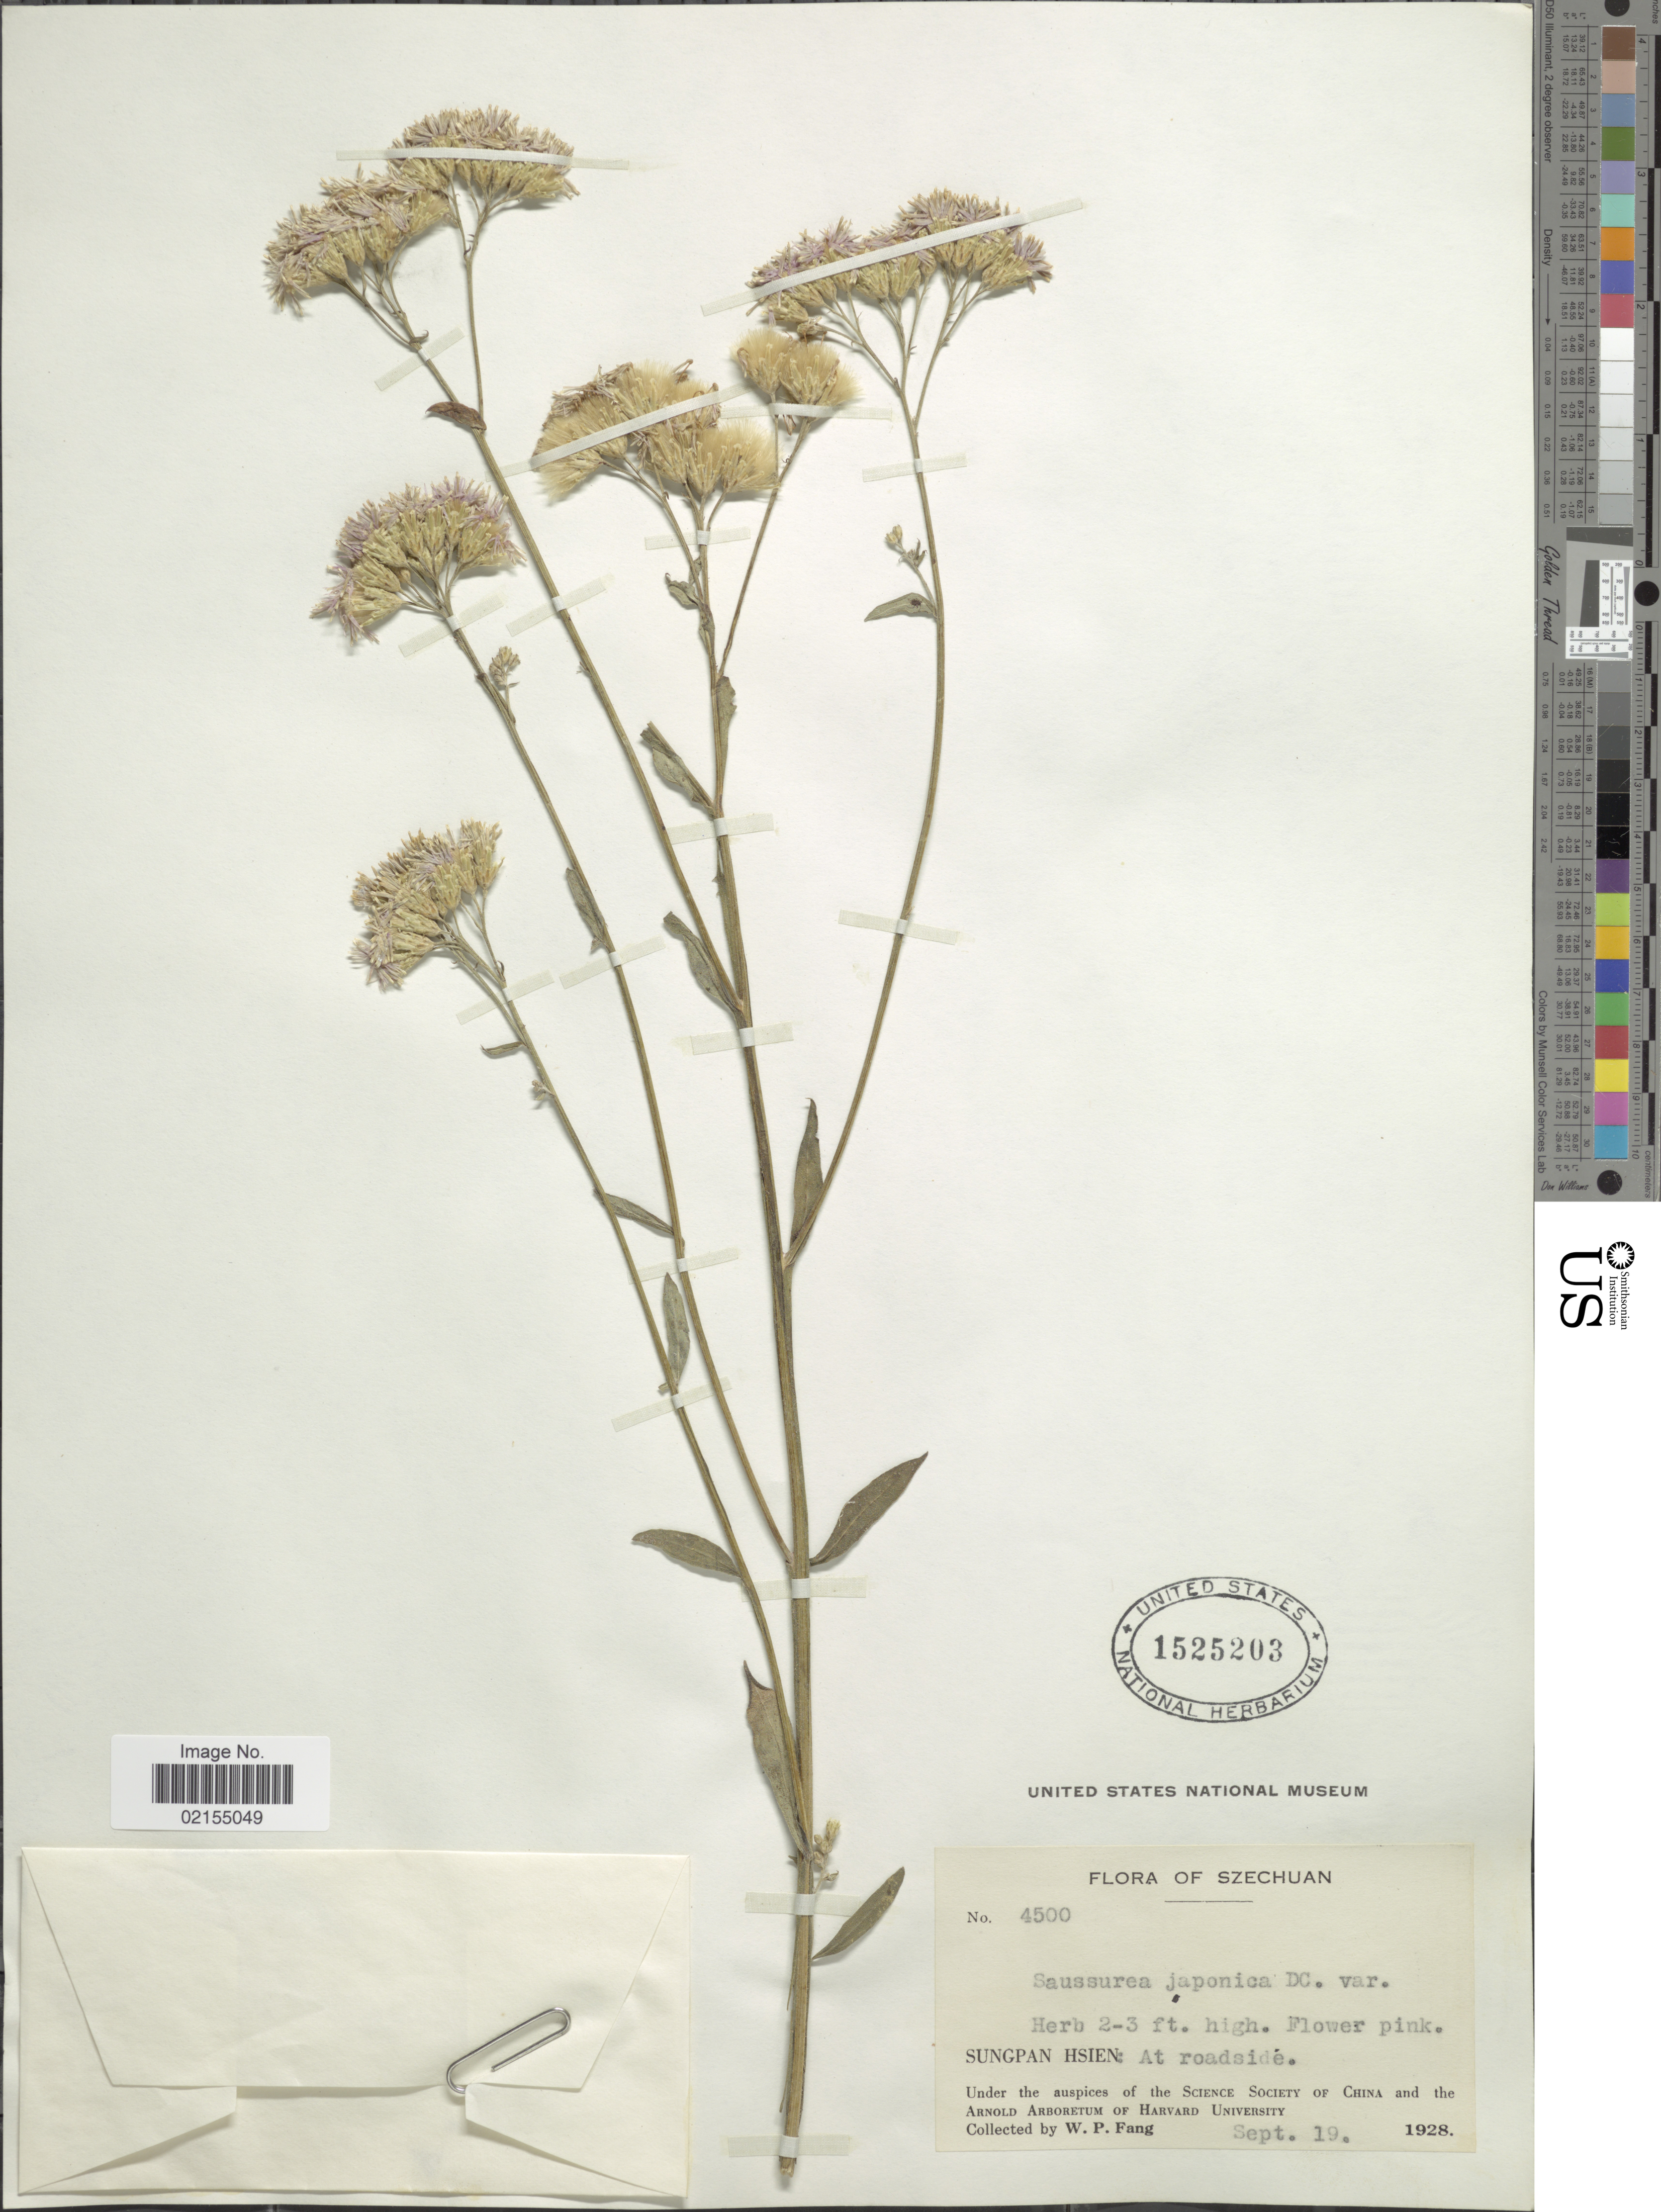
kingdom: Plantae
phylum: Tracheophyta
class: Magnoliopsida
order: Asterales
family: Asteraceae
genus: Saussurea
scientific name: Saussurea japonica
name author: (Thunb.) DC.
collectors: W. P. Fang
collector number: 4500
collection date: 1928-09-19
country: China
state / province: Sichuan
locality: Szechuan, Sungpan Hsien: At Roadside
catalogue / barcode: US 1525203